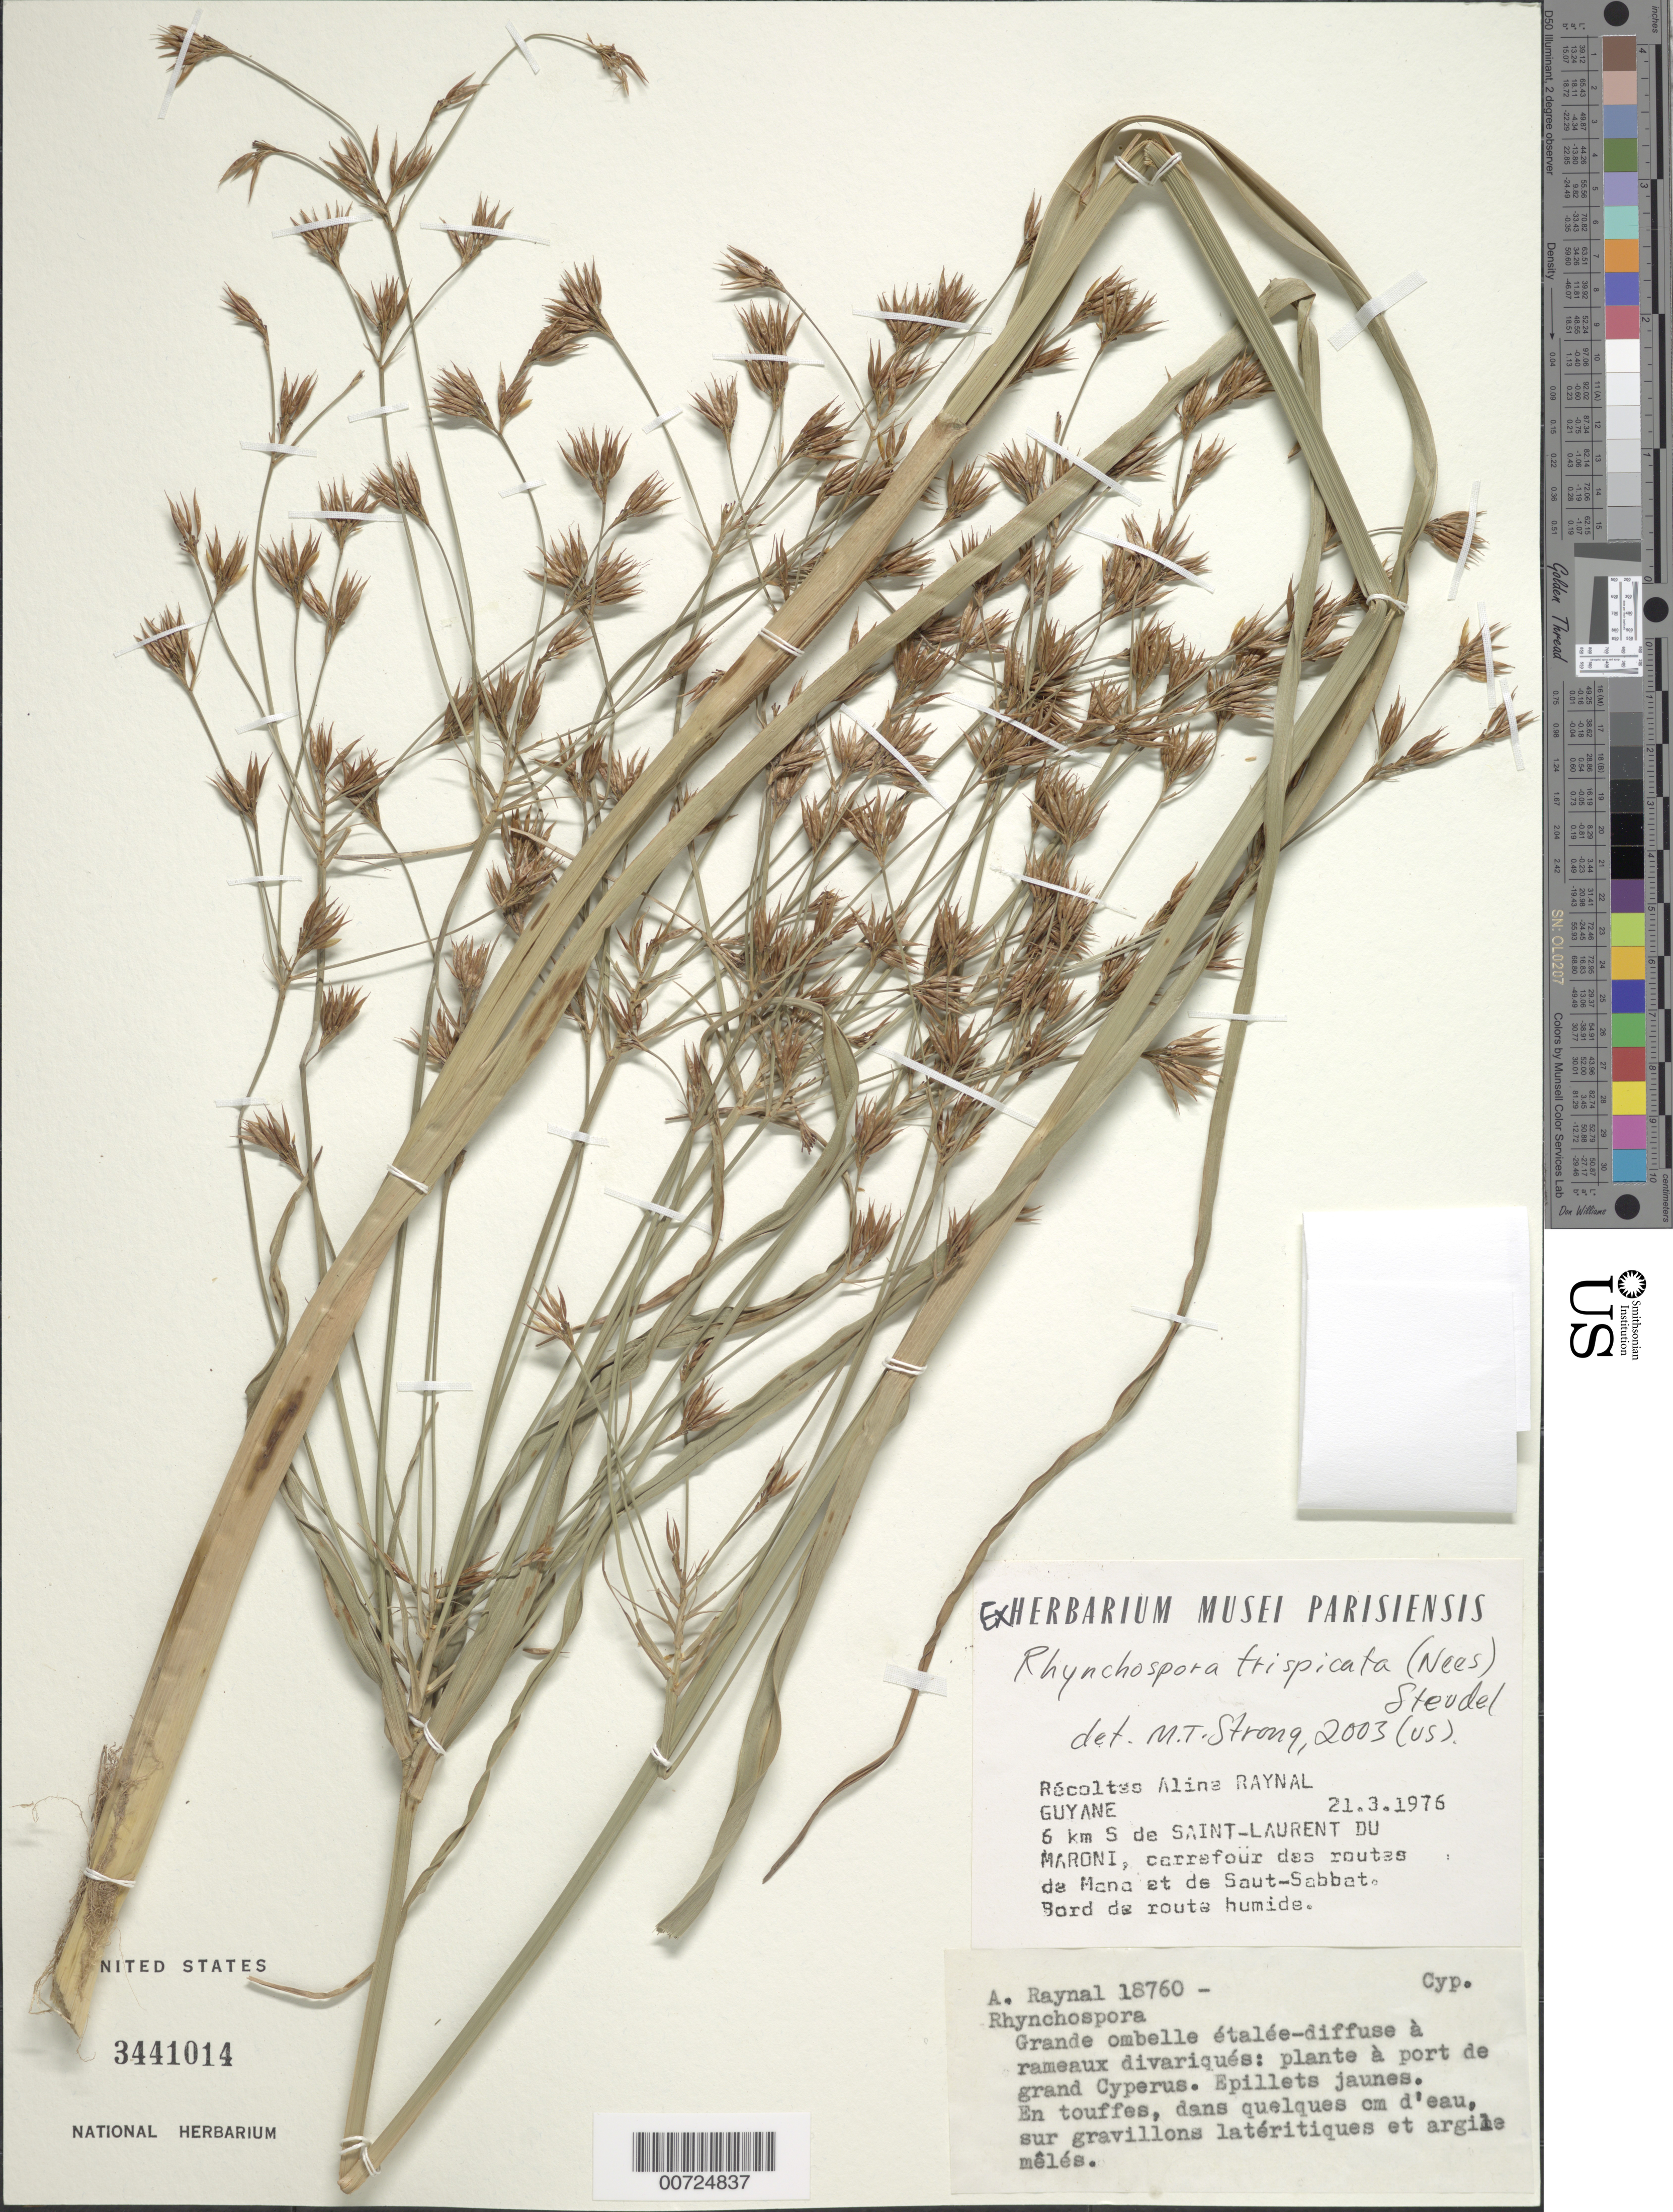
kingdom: Plantae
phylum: Tracheophyta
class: Liliopsida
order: Poales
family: Cyperaceae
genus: Rhynchospora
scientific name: Rhynchospora trispicata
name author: (Nees) Schrad. ex Steud.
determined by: Strong, M. T., (US), Smithsonian Institution - National Museum of Natural History (UNITED STATES)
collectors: A. M. Raynal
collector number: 18760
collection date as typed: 21-Mar-76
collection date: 1976-03-21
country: French Guiana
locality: Saint Laurent du Maroni, 6 km S on road from Mana to Saut Sabbat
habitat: Along road, humid; dans quelques d'eau, sur gravillons lateritiques et argile meles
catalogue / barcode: US 3441014